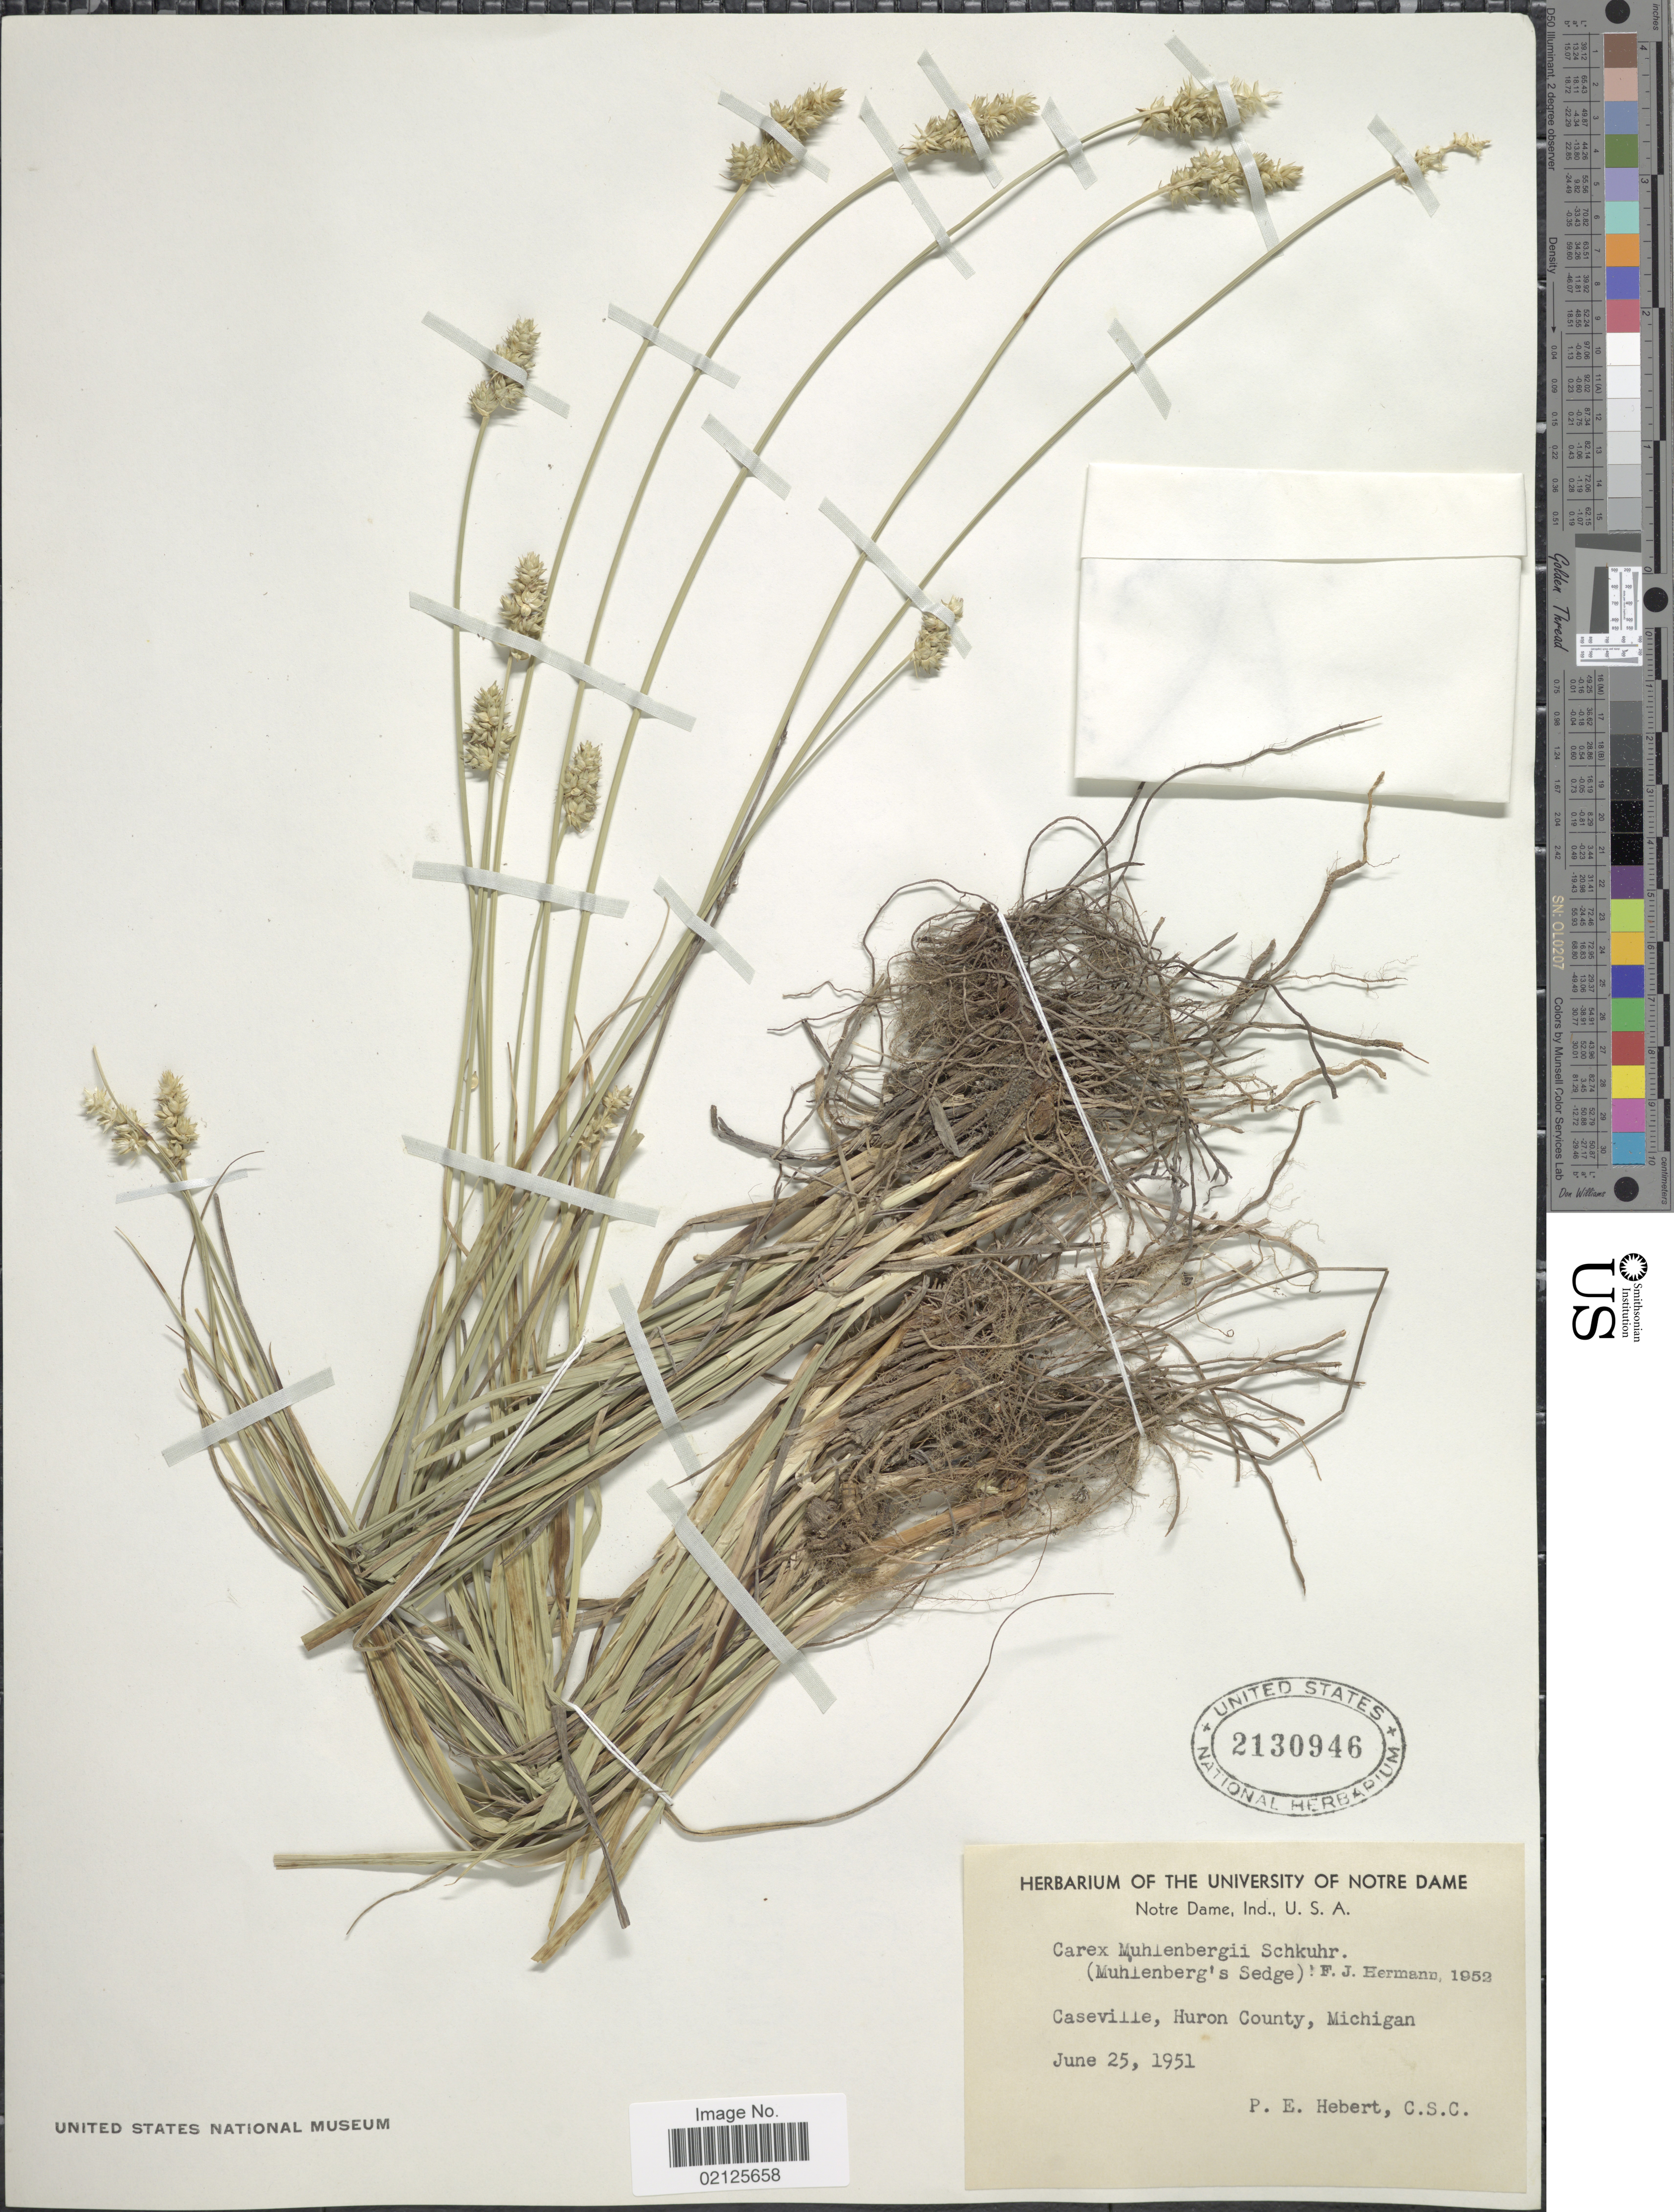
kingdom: Plantae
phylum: Tracheophyta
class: Liliopsida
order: Poales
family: Cyperaceae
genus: Carex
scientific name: Carex muehlenbergii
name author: Willd.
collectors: P. Hebert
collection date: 1951-06-25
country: United States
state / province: Michigan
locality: Caseville, Huron County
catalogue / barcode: US 2130946